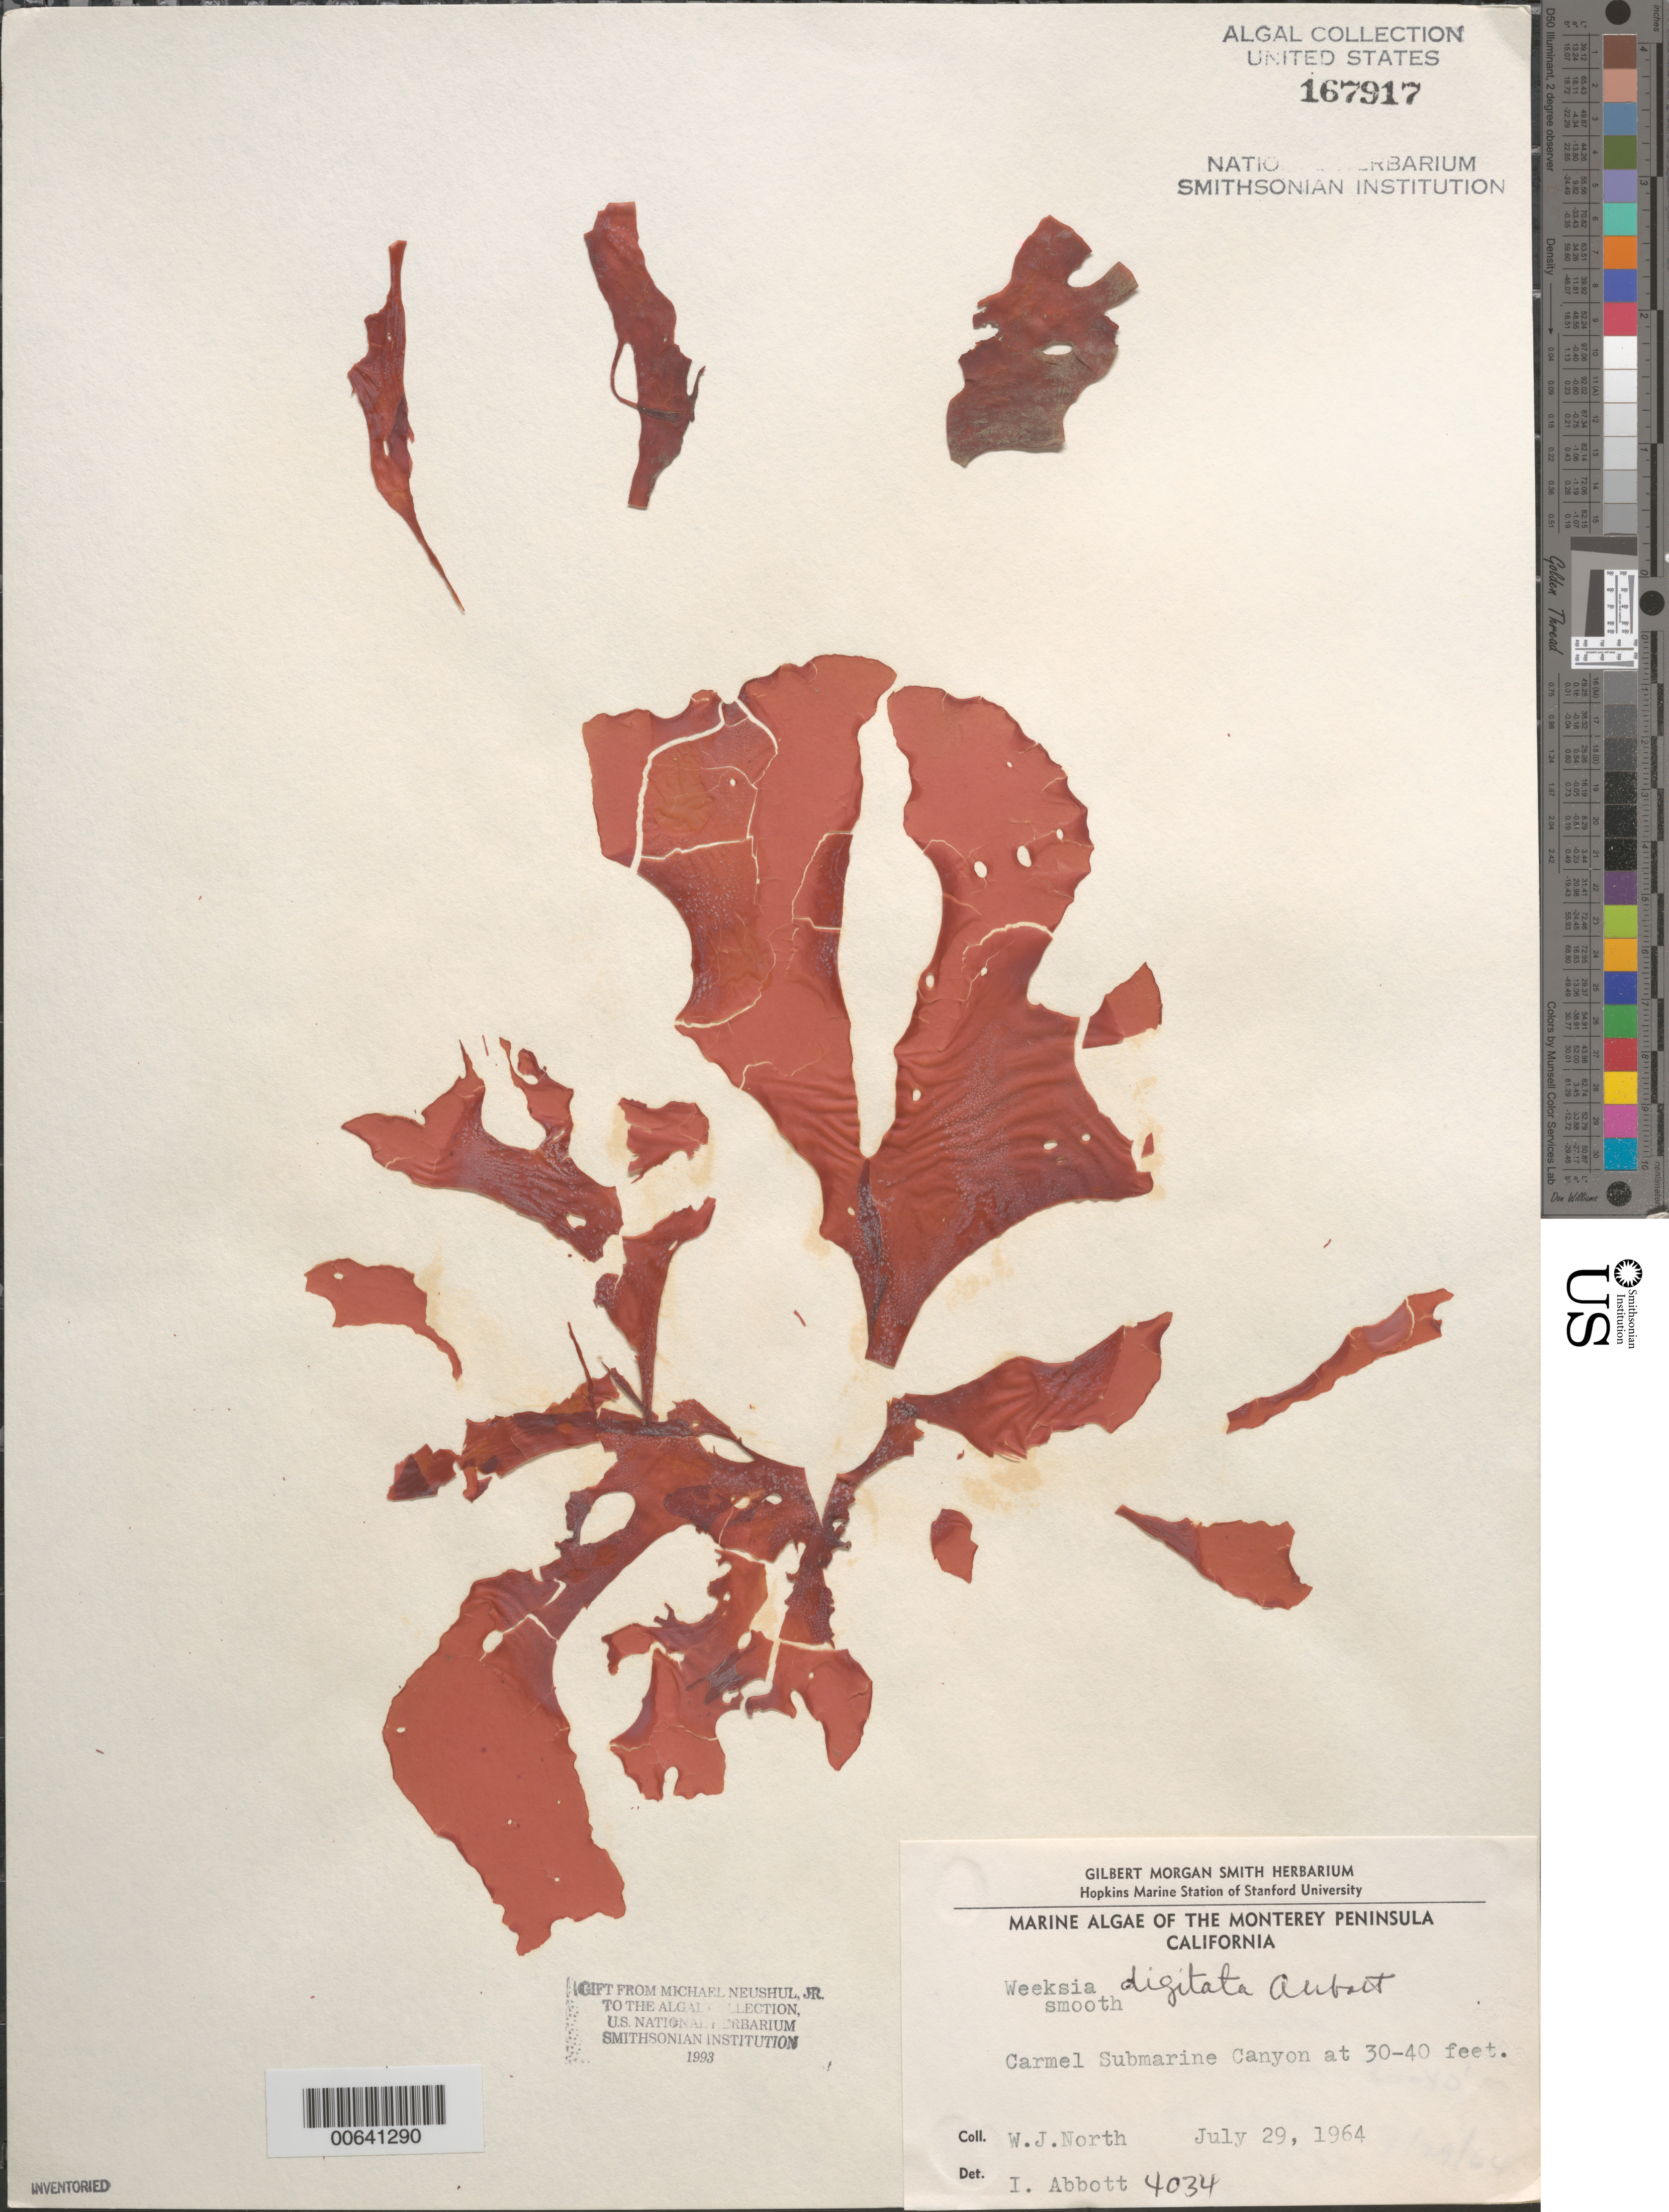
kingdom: Plantae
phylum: Rhodophyta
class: Florideophyceae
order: Gigartinales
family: Dumontiaceae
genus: Weeksia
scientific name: Weeksia digitata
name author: I.A. Abbott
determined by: Abbott, Isabella A.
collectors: W. North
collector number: IAA 4034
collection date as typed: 29 Jul 1964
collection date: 1964-07-29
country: United States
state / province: California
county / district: Monterey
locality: Carmel Submarine Canyon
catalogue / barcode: US 167917